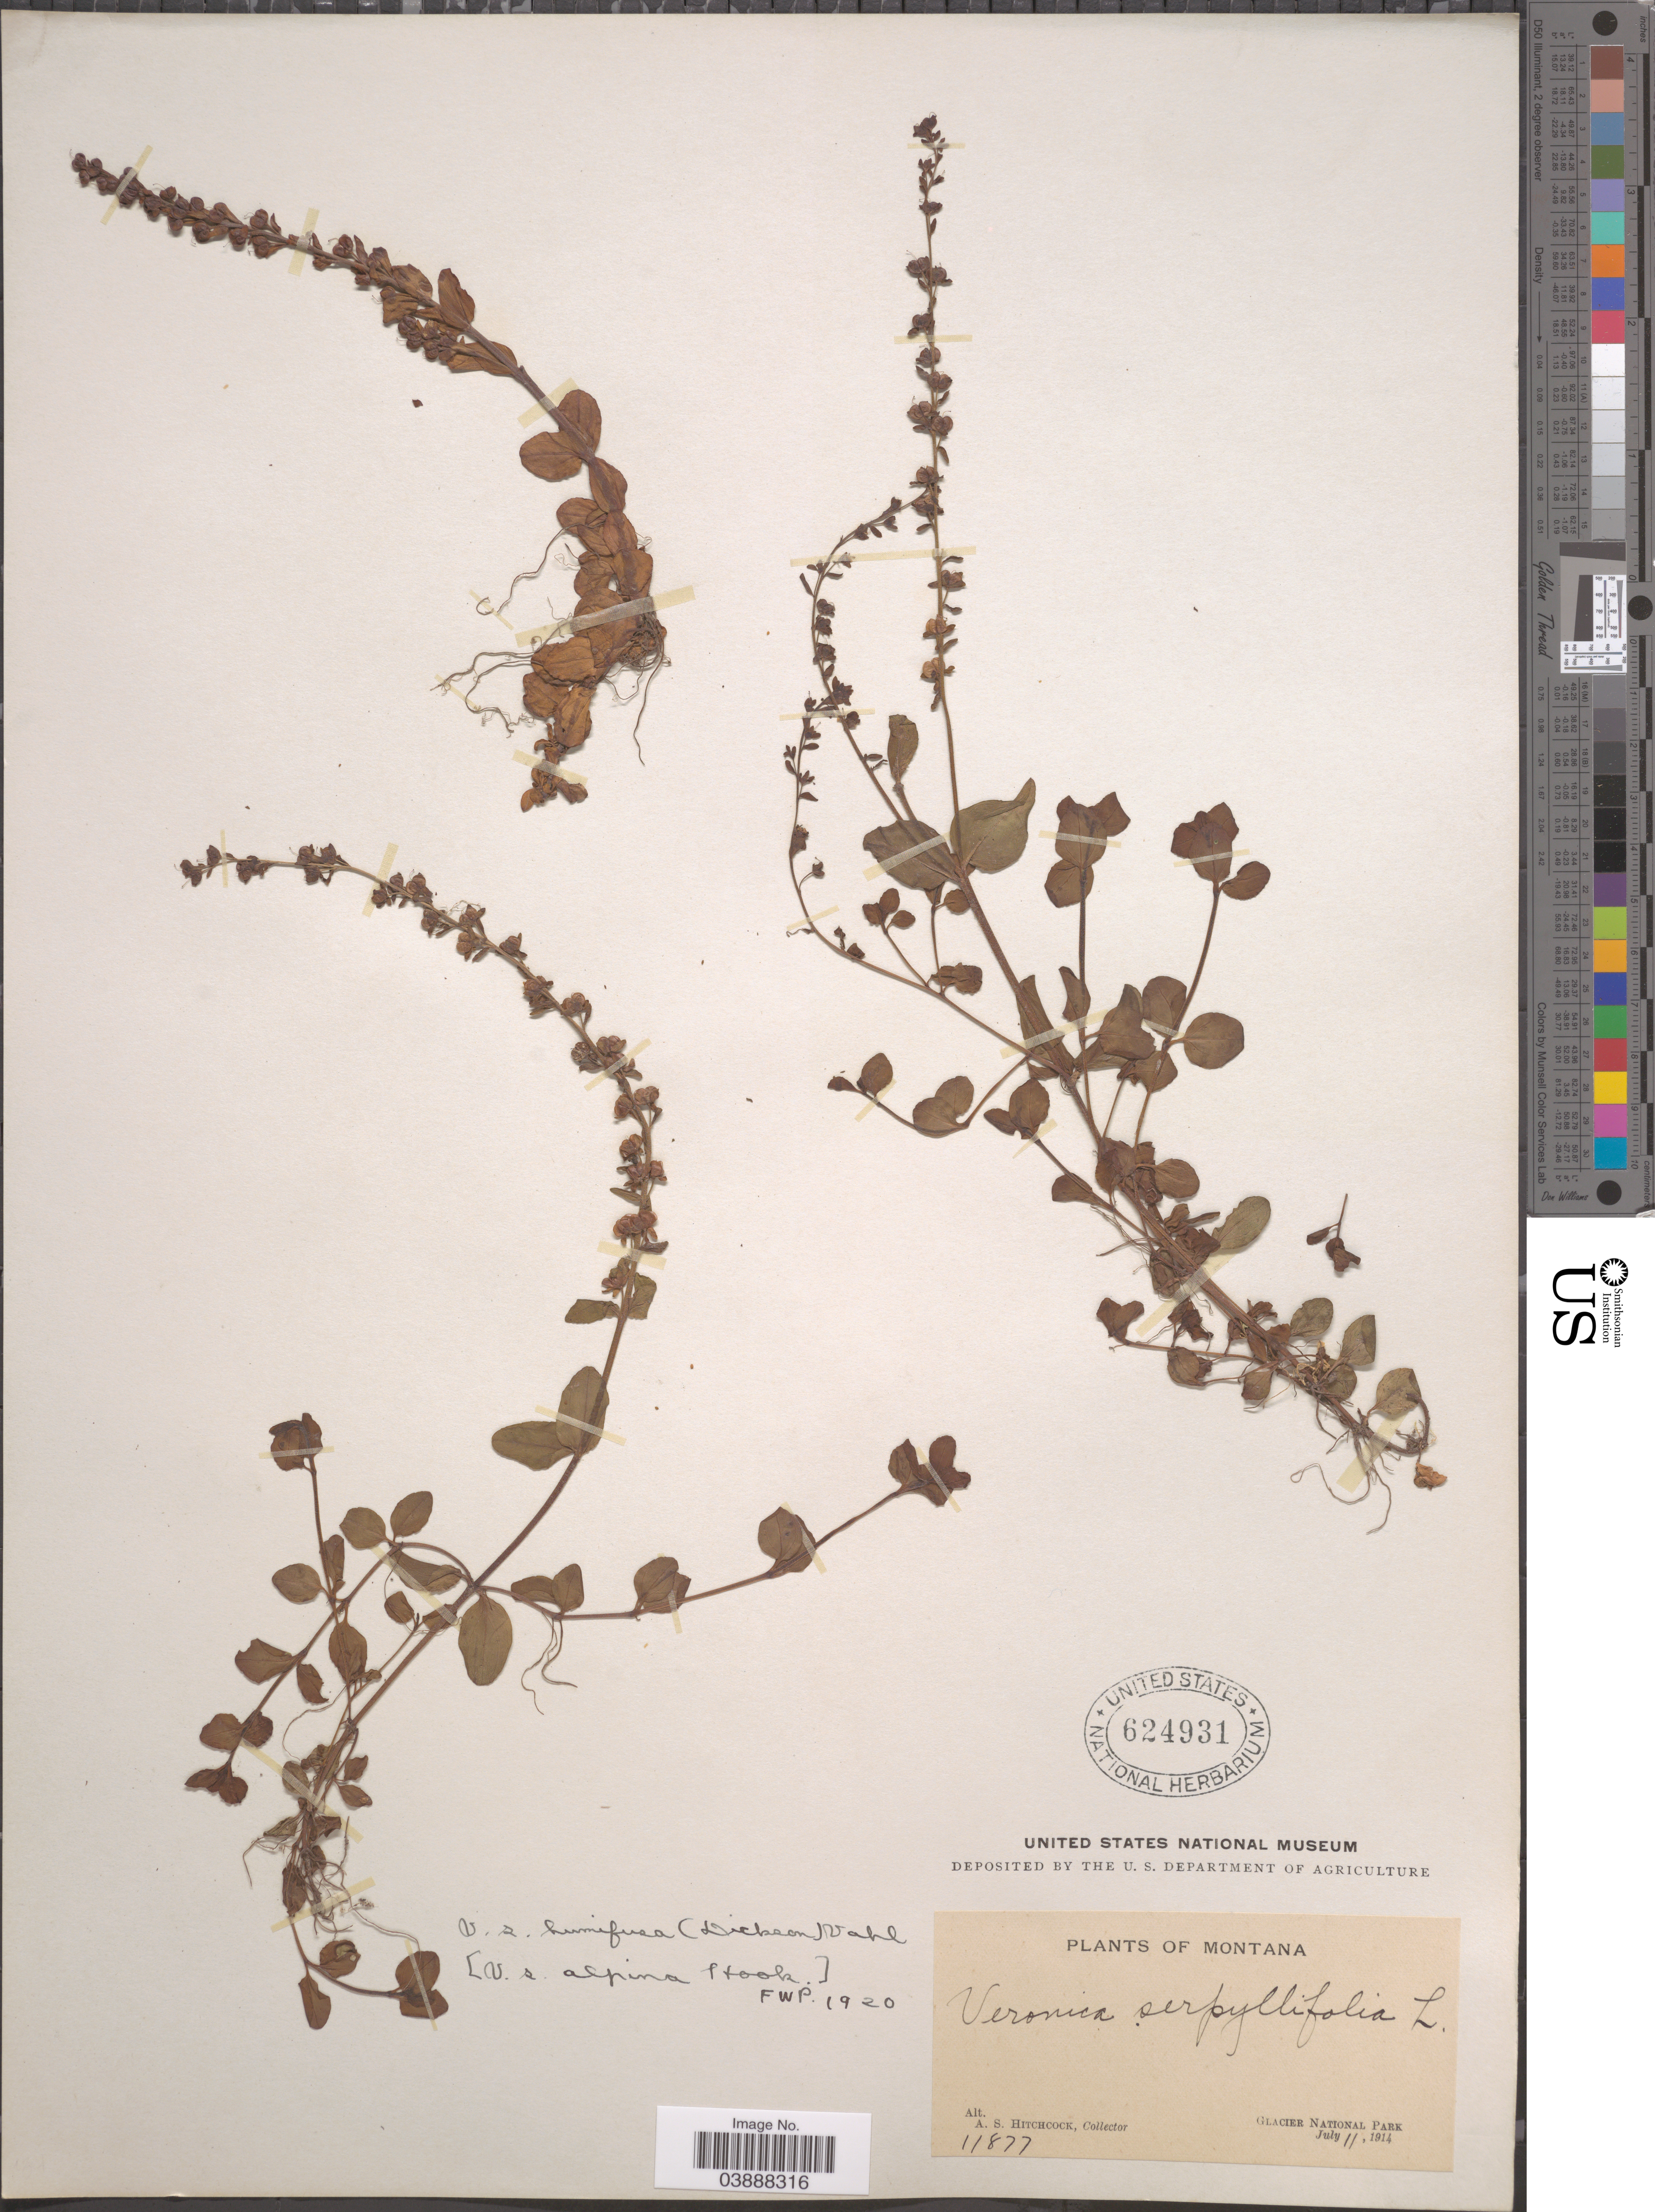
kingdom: Plantae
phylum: Tracheophyta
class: Magnoliopsida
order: Lamiales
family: Plantaginaceae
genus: Veronica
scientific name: Veronica serpyllifolia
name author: L.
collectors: A. S. Hitchcock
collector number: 11877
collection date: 1914-07-11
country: United States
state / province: Montana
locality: Glacier National Park.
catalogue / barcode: US 624931